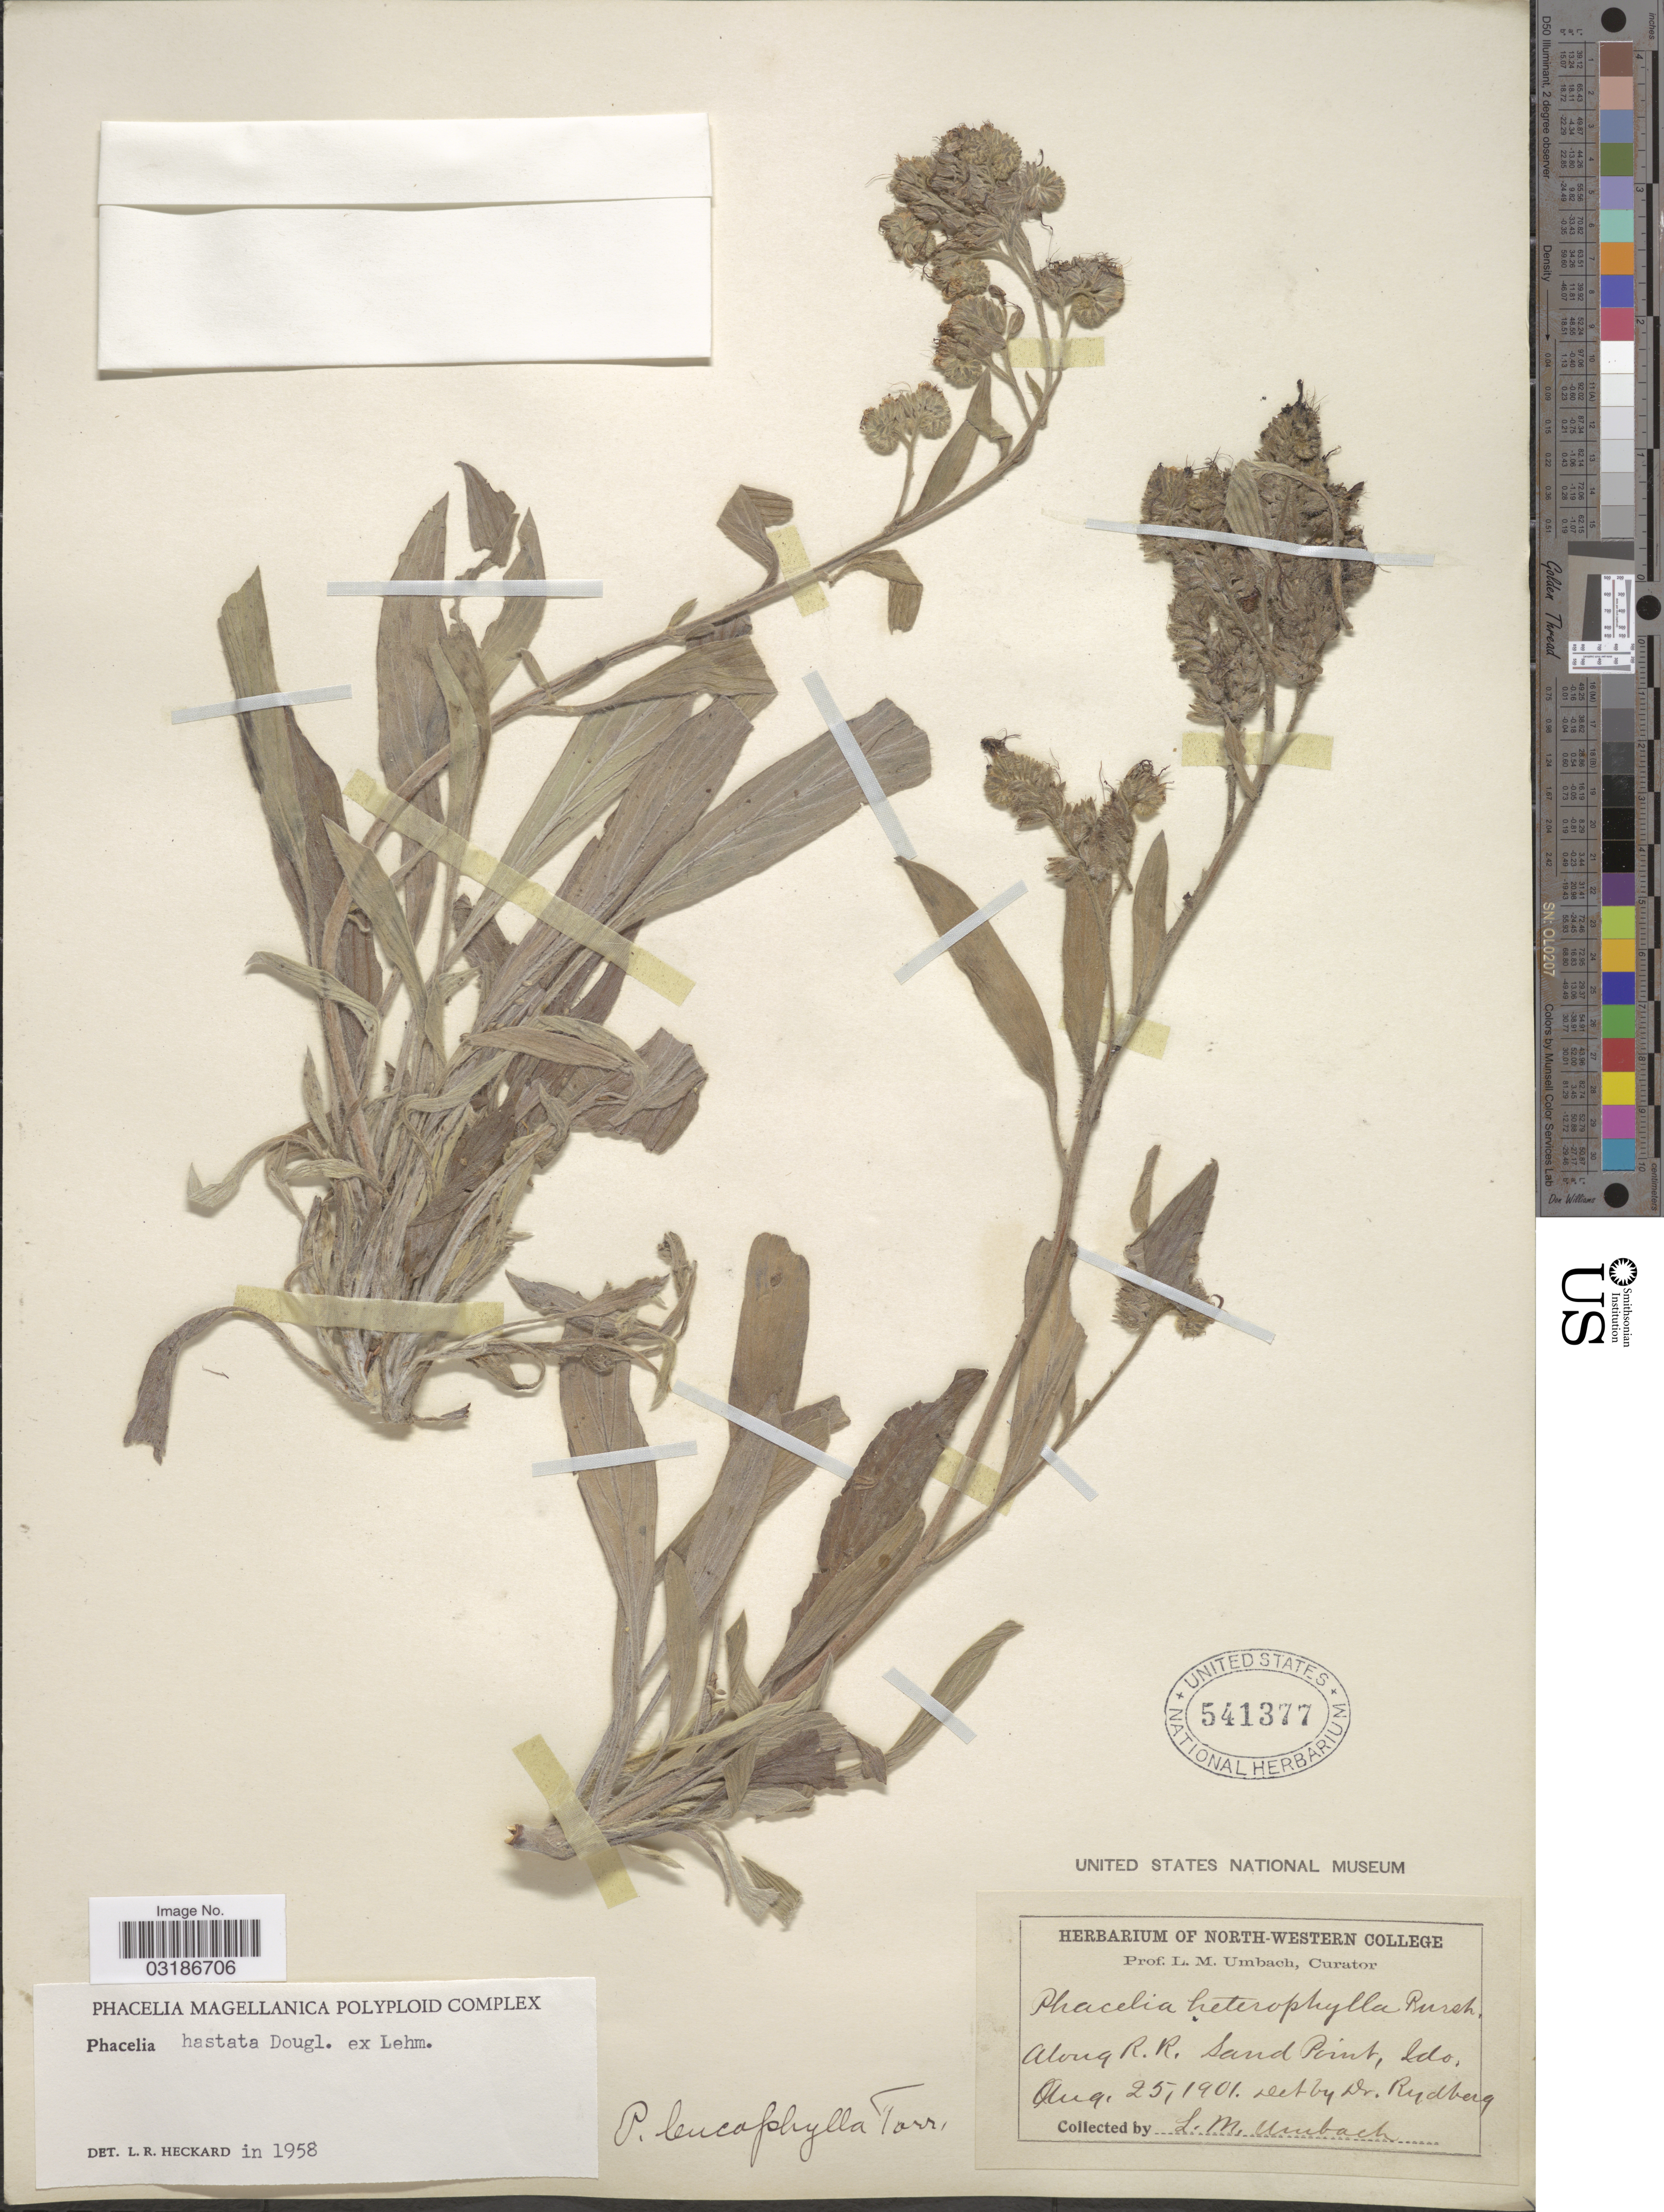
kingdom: Plantae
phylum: Tracheophyta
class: Magnoliopsida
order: Boraginales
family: Hydrophyllaceae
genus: Phacelia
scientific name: Phacelia hastata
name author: Douglas ex Lehm.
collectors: L. M. Umbach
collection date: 1901-08-25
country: United States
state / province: Idaho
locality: Along R.R. Sand Point, Ido.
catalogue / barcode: US 541377